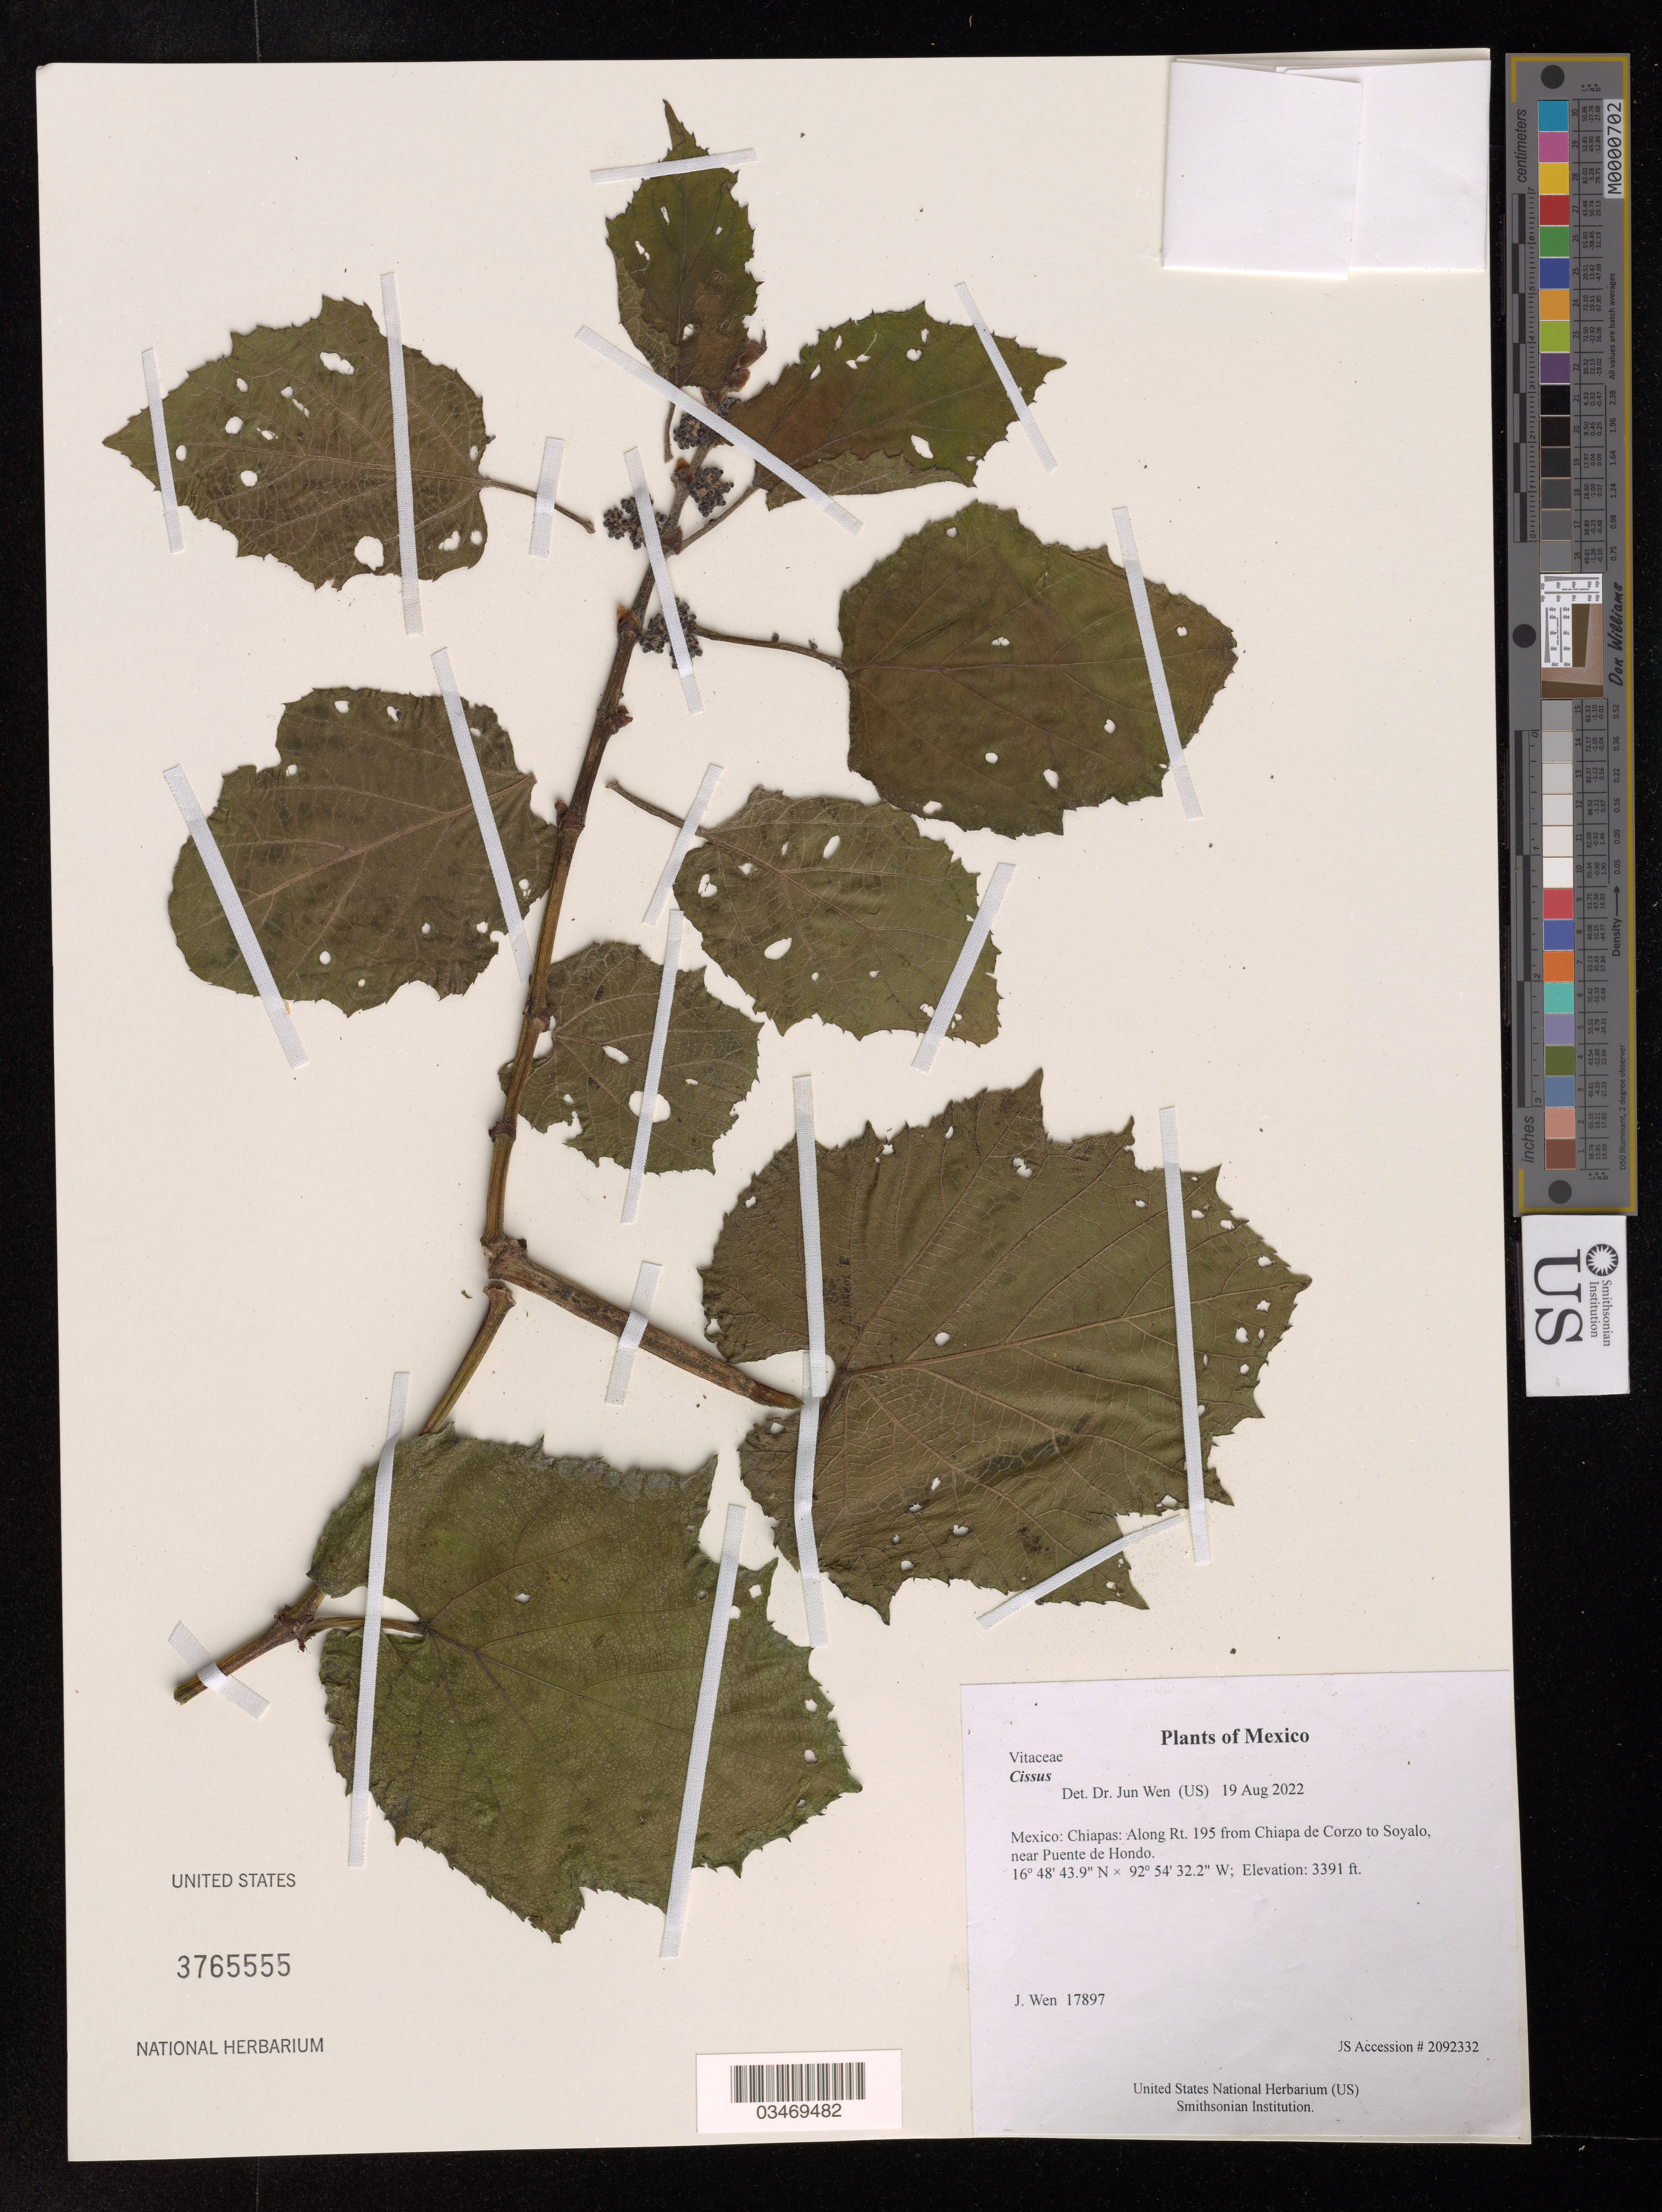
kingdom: Plantae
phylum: Tracheophyta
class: Magnoliopsida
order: Vitales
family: Vitaceae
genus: Cissus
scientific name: Cissus sp.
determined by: Wen, Jun, (BOT), Smithsonian Institution - National Museum of Natural History (UNITED STATES)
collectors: J. Wen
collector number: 17897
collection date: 2022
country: Mexico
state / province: Chiapas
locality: Along Rt. 195 from Chiapa de Corzo to Soyalo, near Puente de Hondo.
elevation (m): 1034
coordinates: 16 48.731 N, 92 54.536 W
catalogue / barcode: US 3765555